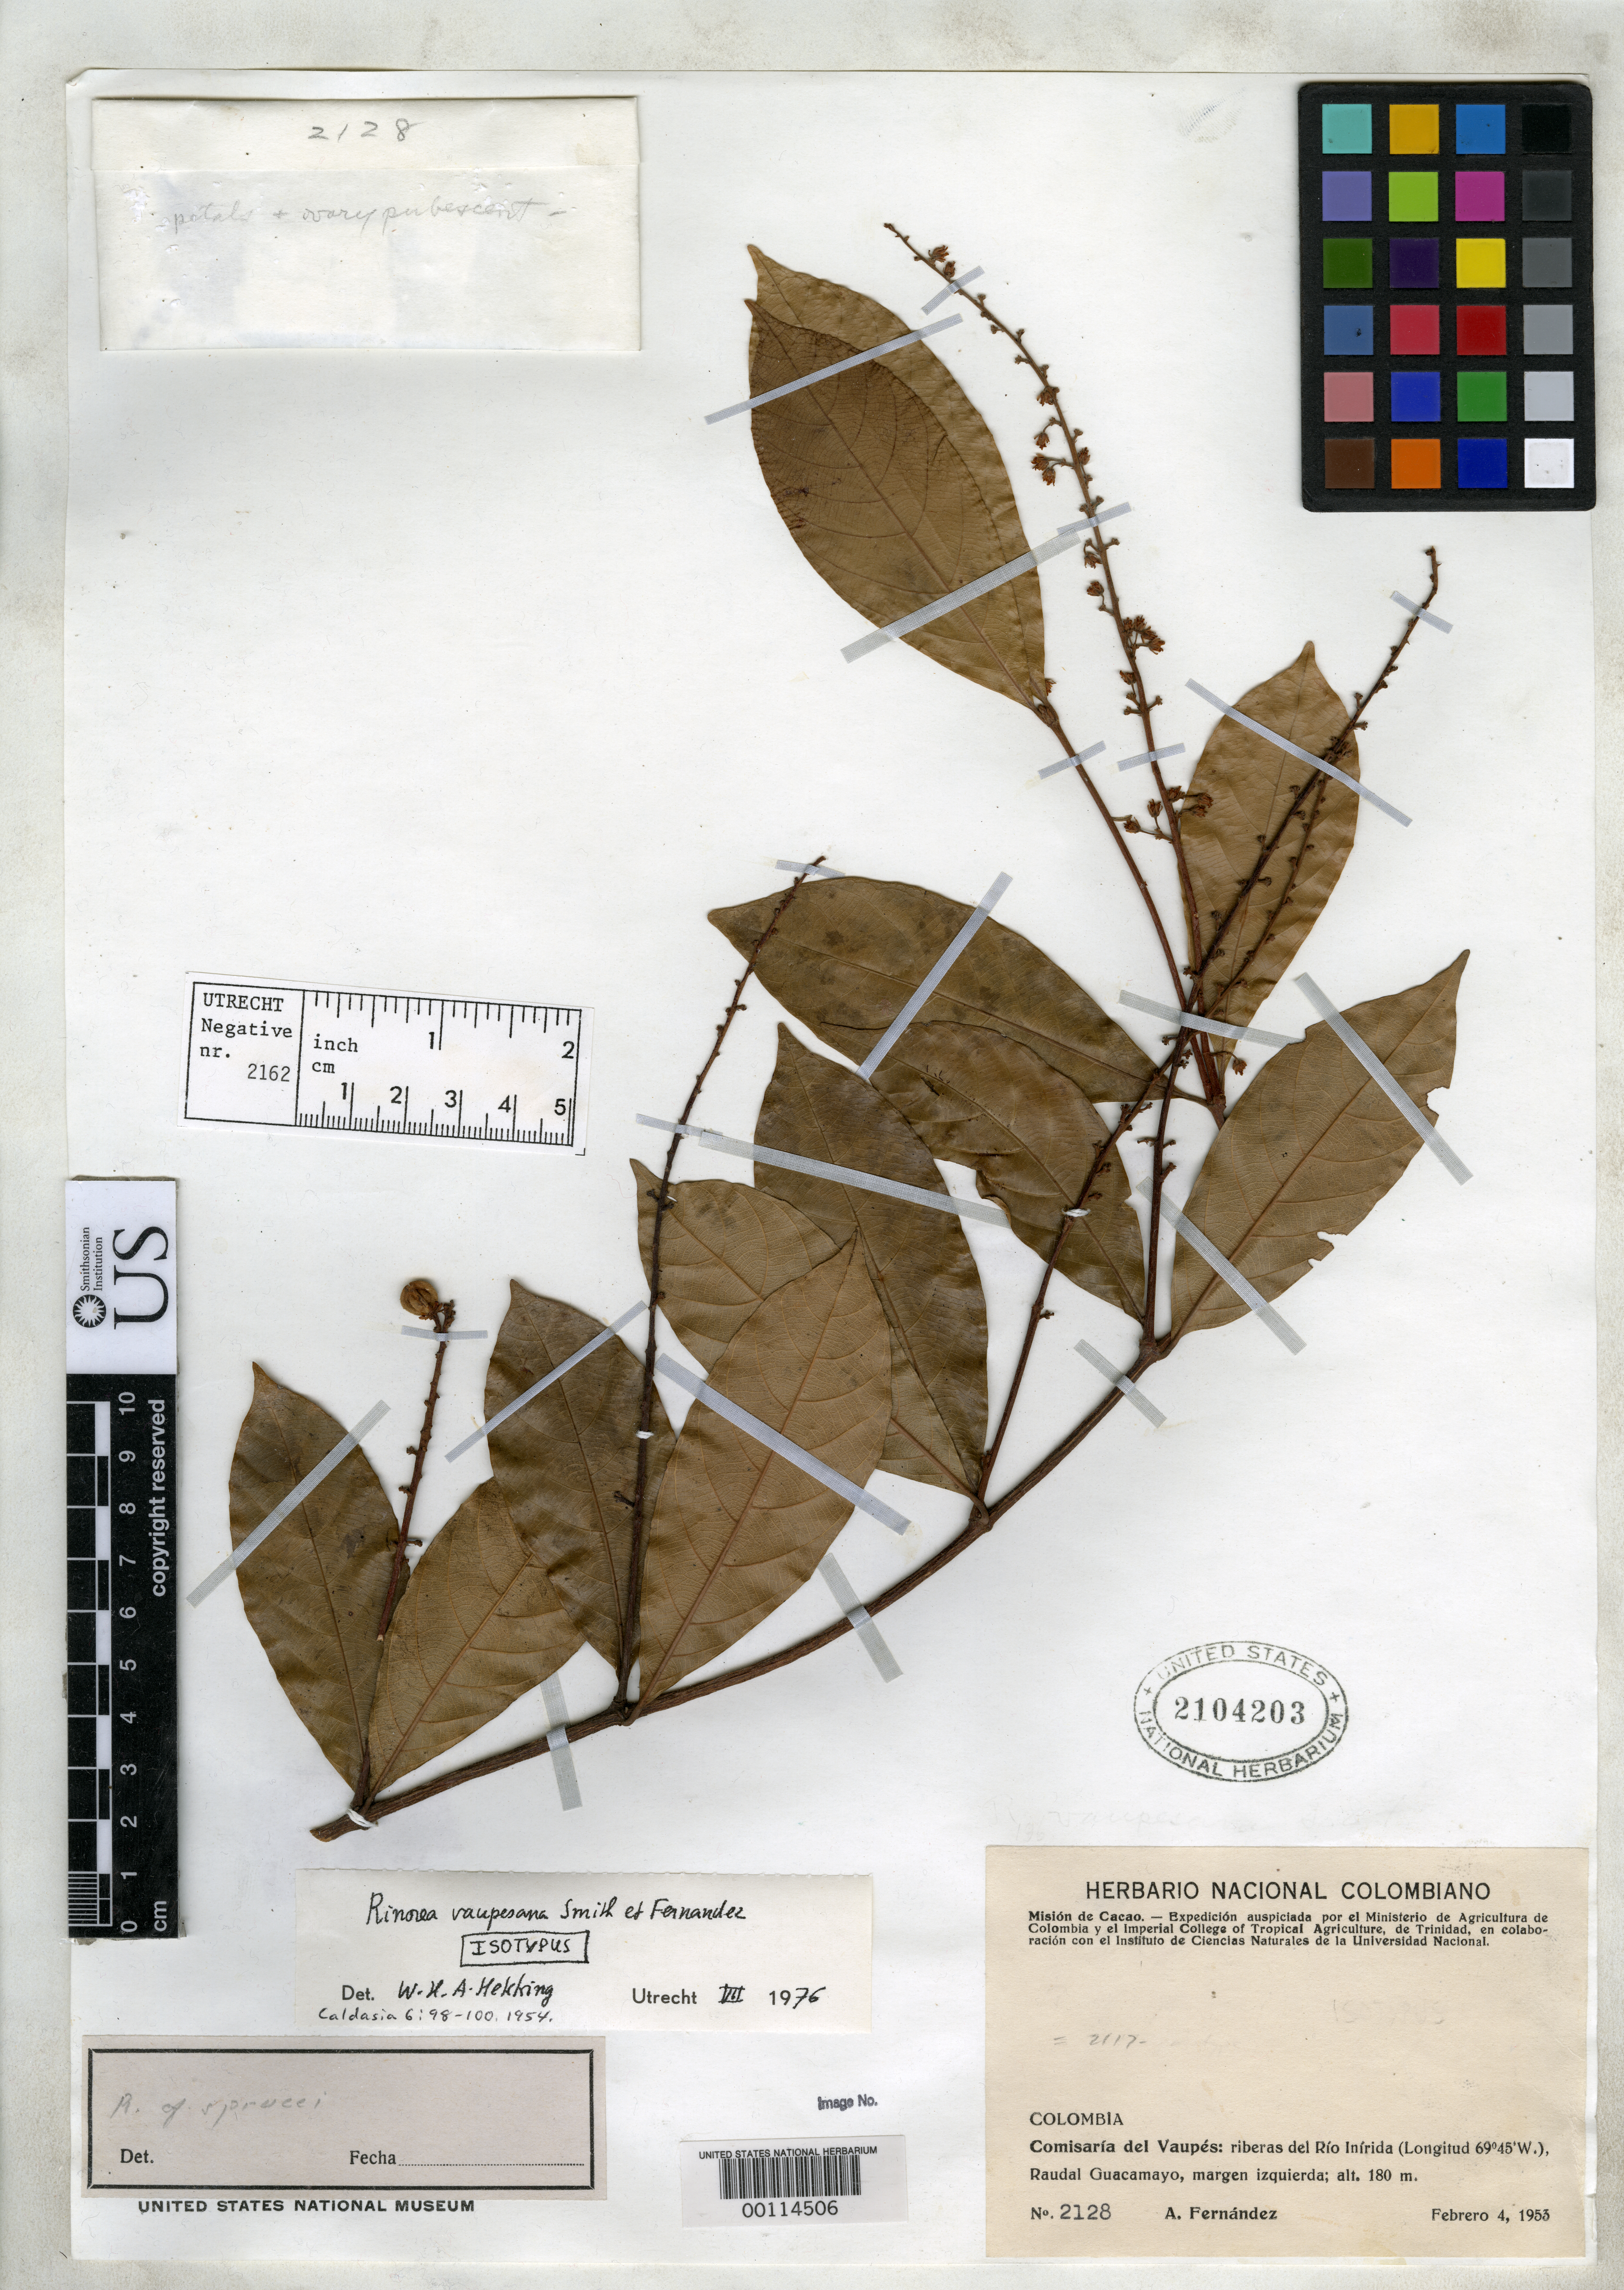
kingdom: Plantae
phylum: Tracheophyta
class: Magnoliopsida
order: Malpighiales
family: Violaceae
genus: Rinorea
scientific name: Rinorea vaupesana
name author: L.B. Sm. & A. Fernández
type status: Isotype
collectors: A. Fernández-Pérez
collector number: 2128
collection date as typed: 04 Feb 1953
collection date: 1953-02-04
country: Colombia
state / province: Vaupés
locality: Riberas del Rio Inirida, Raudal Guacamayo, Margen Izquierda.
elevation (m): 180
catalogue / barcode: US 2104203